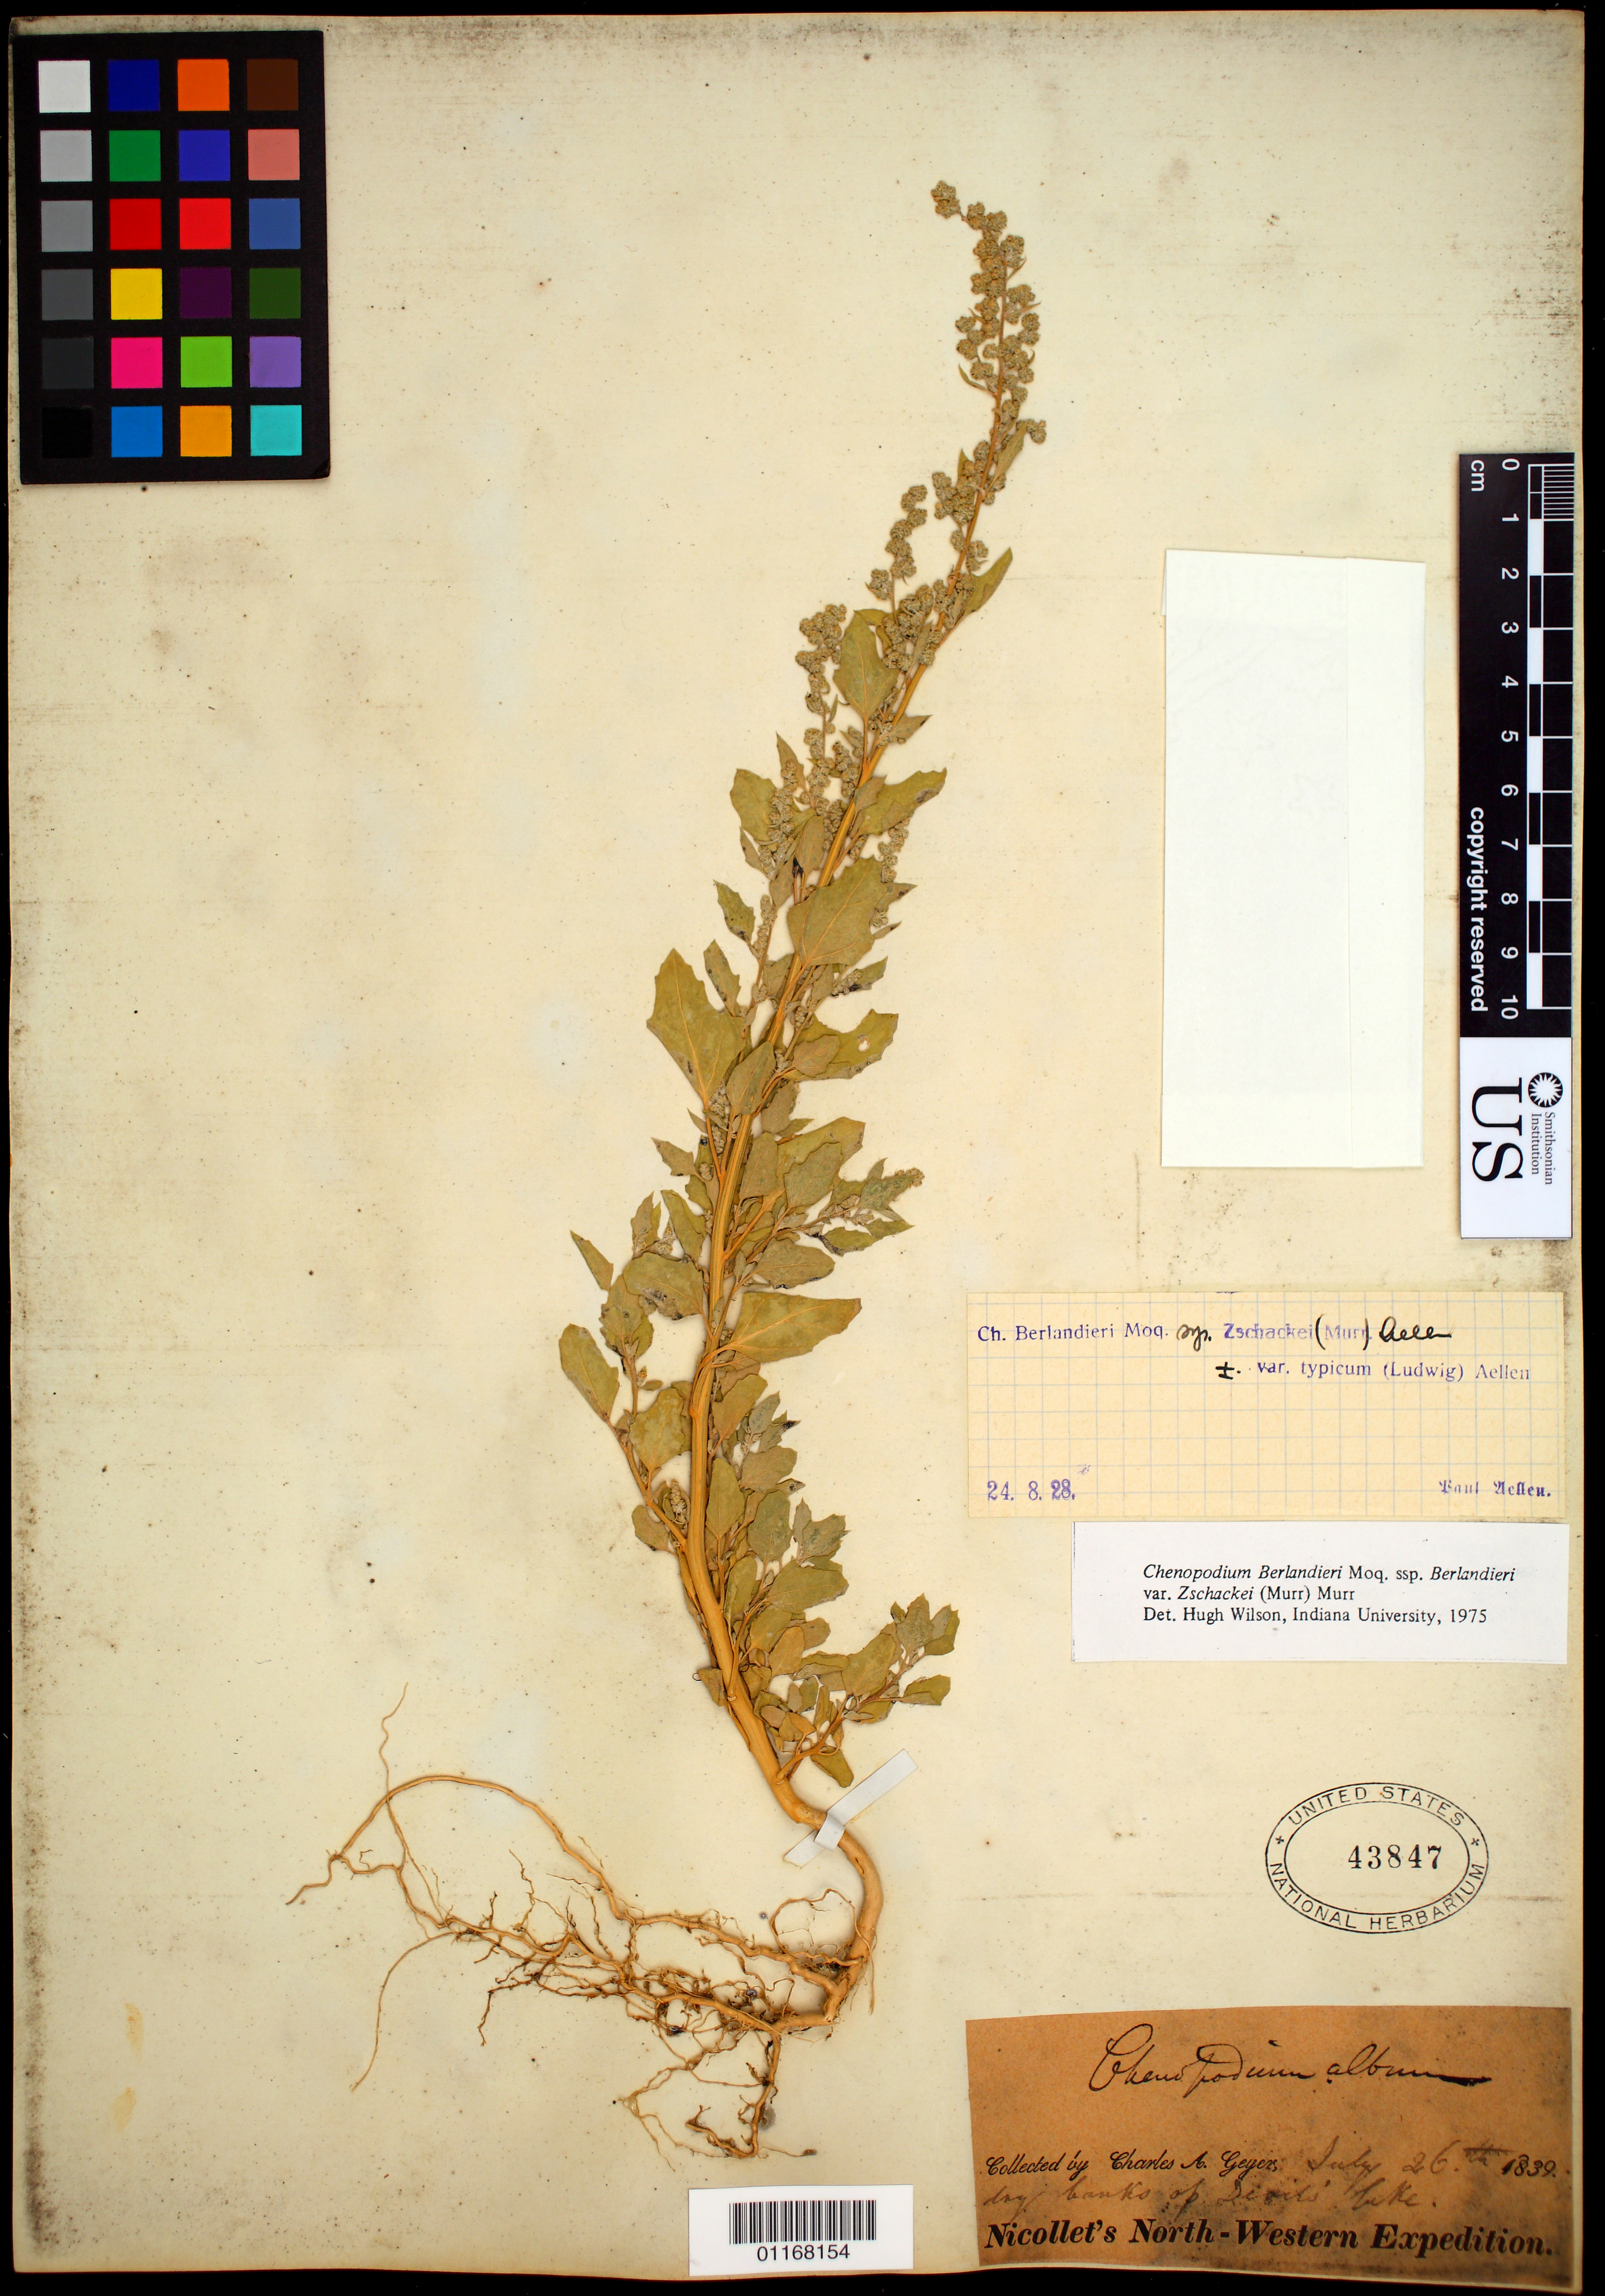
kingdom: Plantae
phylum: Tracheophyta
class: Magnoliopsida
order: Caryophyllales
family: Amaranthaceae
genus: Chenopodium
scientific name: Chenopodium berlandieri var. zschackei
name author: (Murr.) Murr.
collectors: C. A. Geyer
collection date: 1839-07-26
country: United States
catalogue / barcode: US 43847